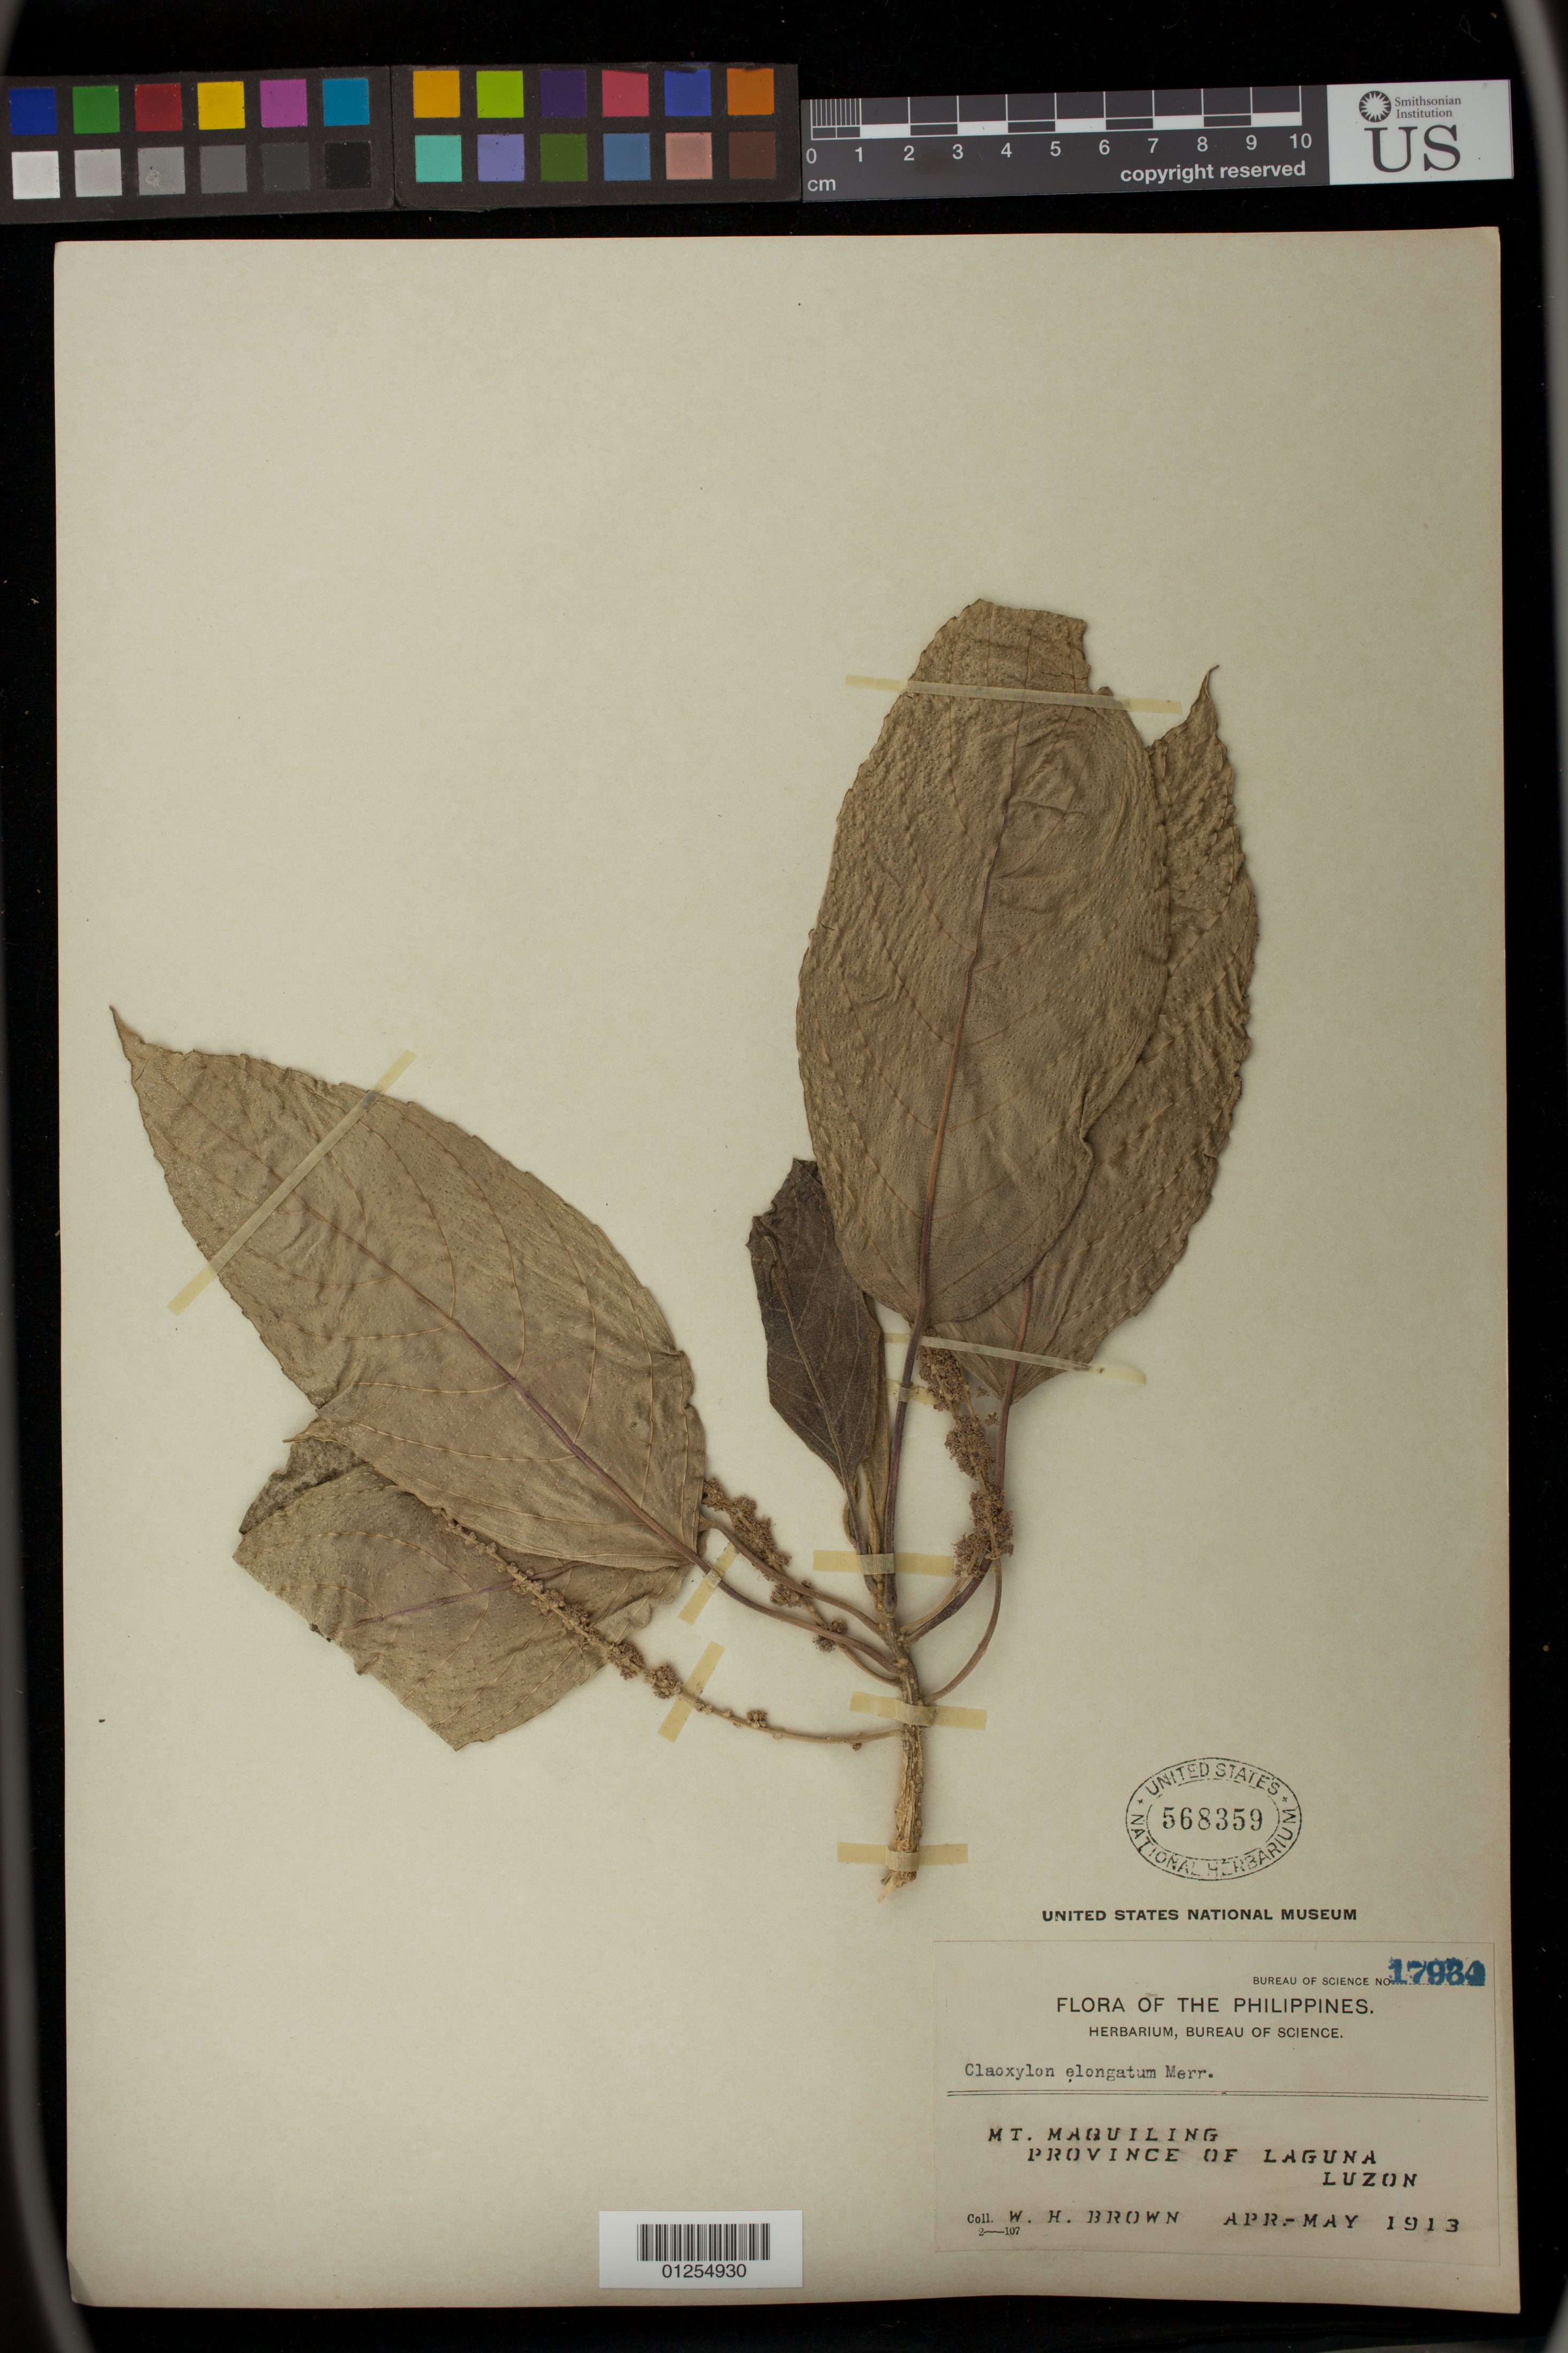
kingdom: Plantae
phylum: Tracheophyta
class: Magnoliopsida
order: Malpighiales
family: Euphorbiaceae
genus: Claoxylon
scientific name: Claoxylon elongatum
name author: Merr.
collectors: W. H. Brown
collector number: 17934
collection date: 1913-04/1913-05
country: Philippines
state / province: Calabarzon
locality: Mt. Maquiling, Luzon, Laguna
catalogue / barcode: US 568359